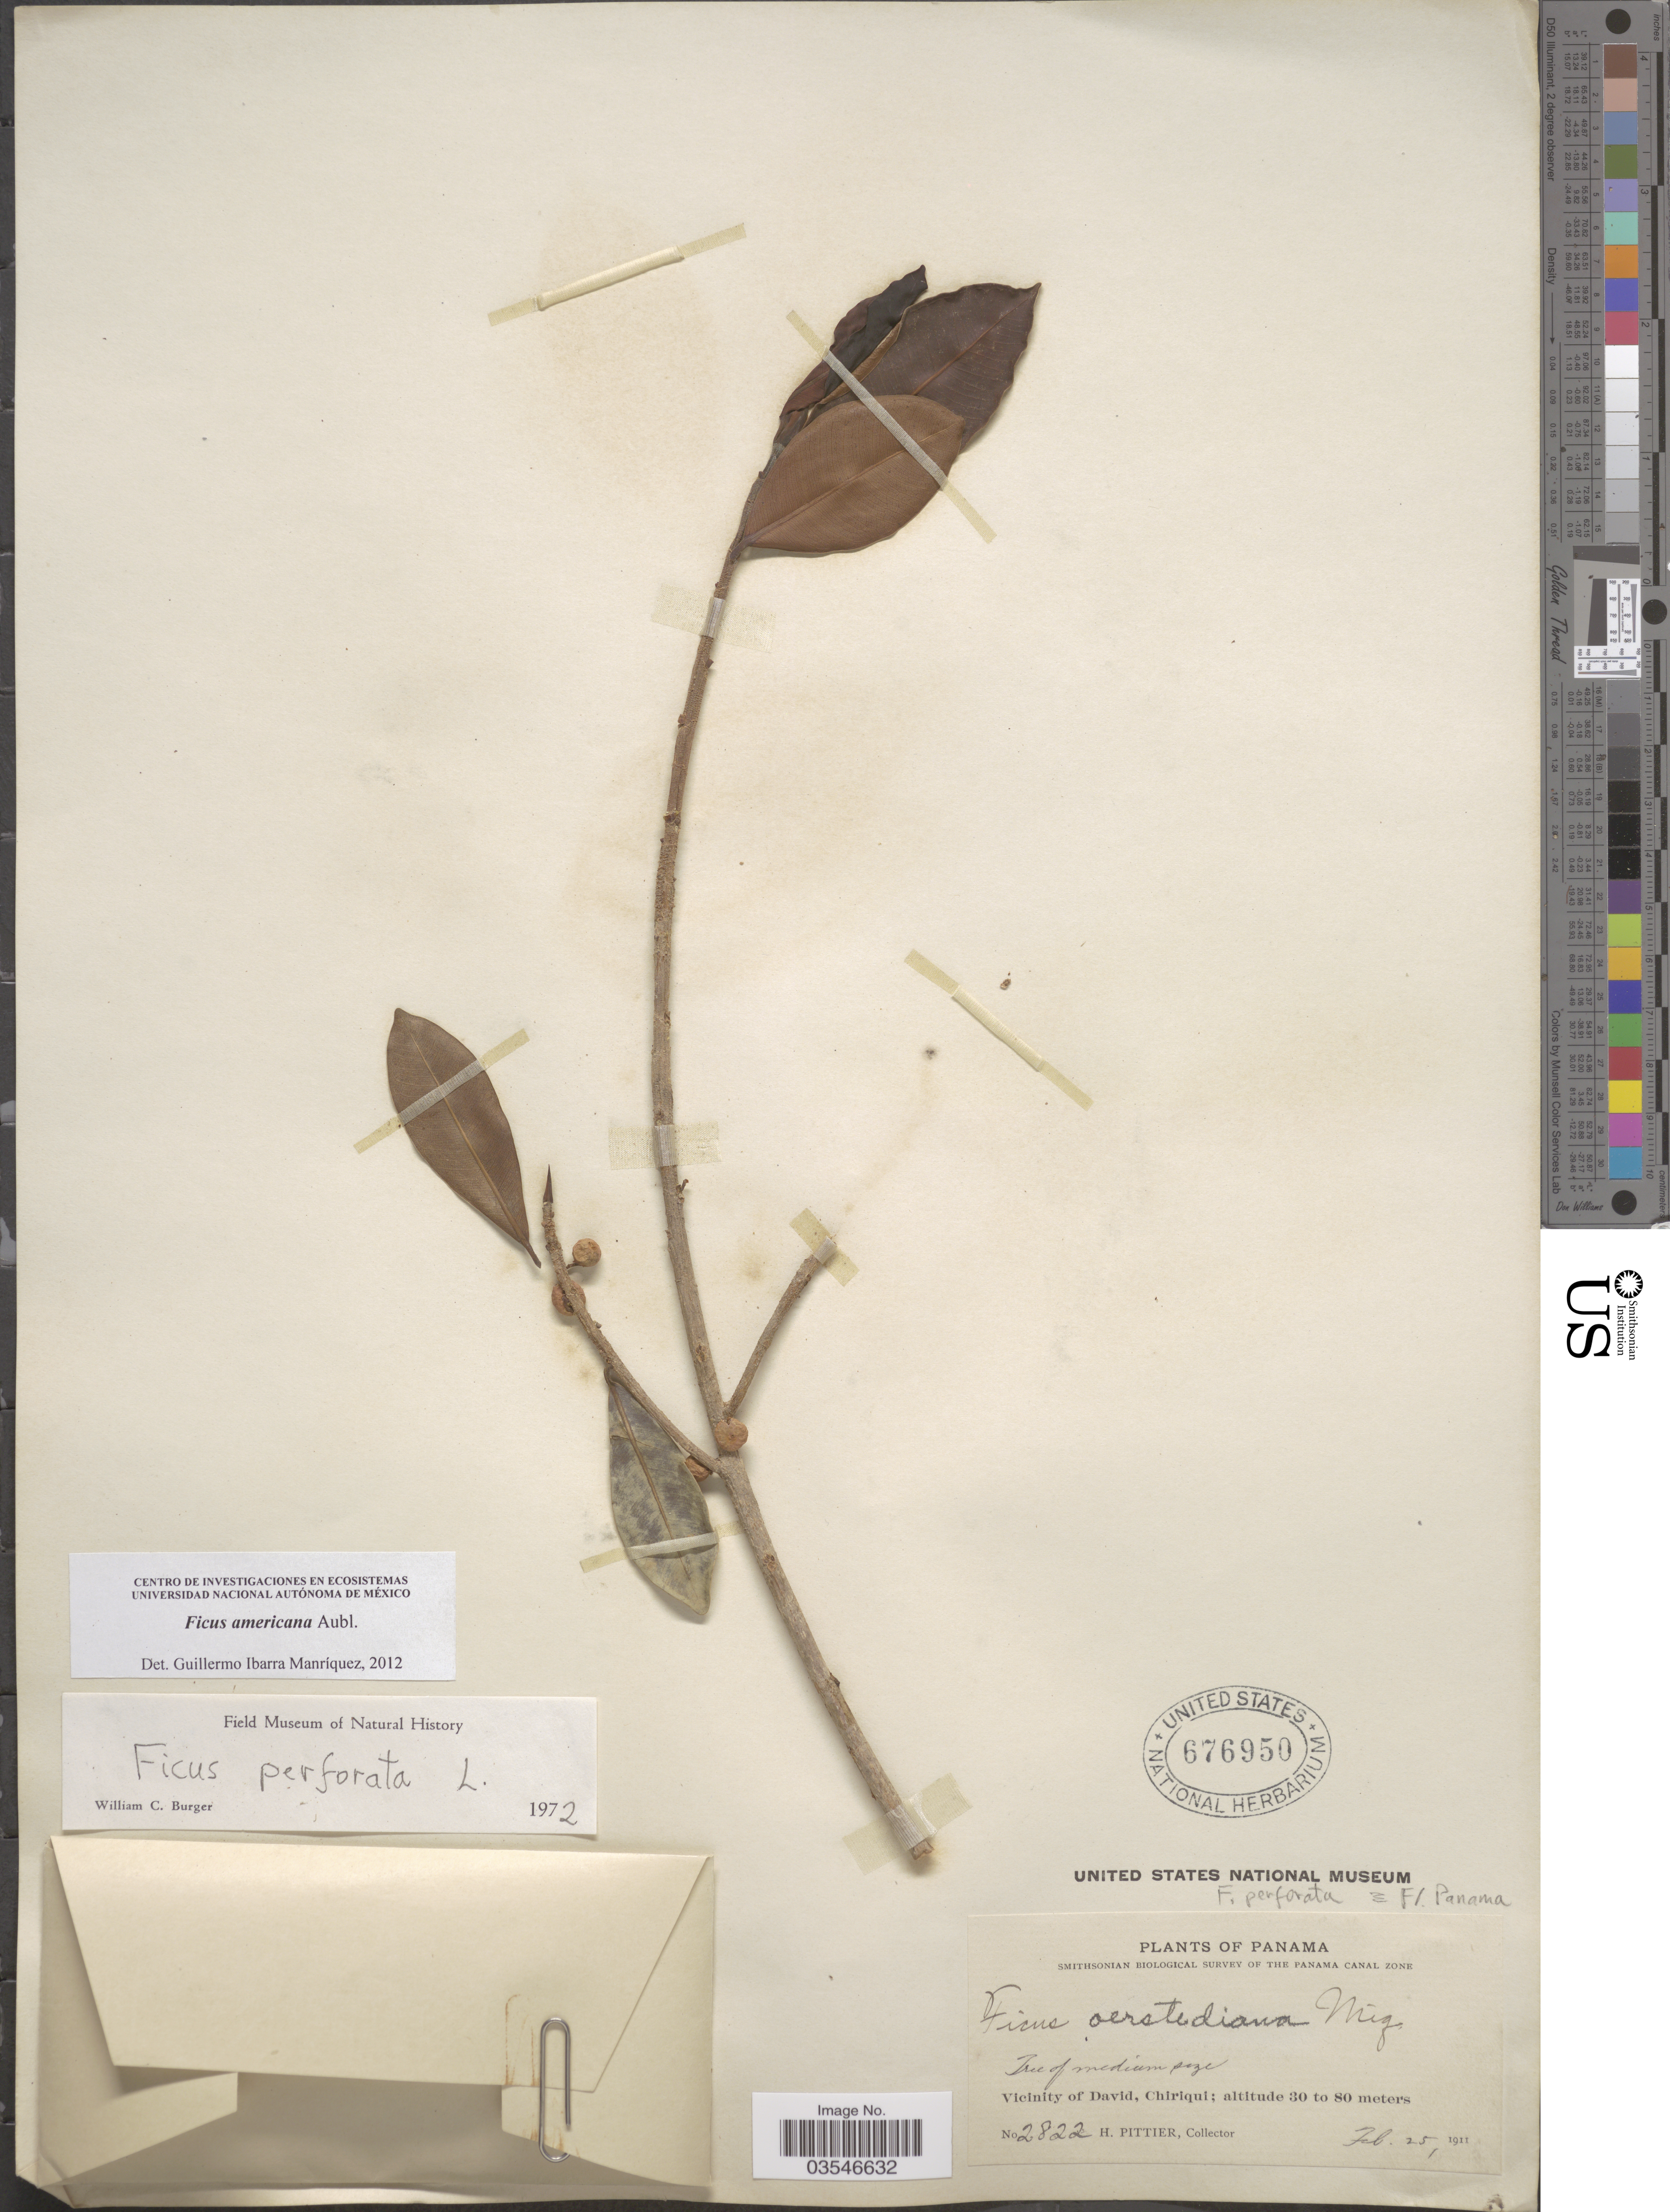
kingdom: Plantae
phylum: Tracheophyta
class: Magnoliopsida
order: Rosales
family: Moraceae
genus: Ficus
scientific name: Ficus americana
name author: Aubl.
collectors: H. F. Pittier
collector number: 2822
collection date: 1911-02-25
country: Panama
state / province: Chiriqui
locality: The Panama Canal Zone. Vicinity of David.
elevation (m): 30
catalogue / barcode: US 676950